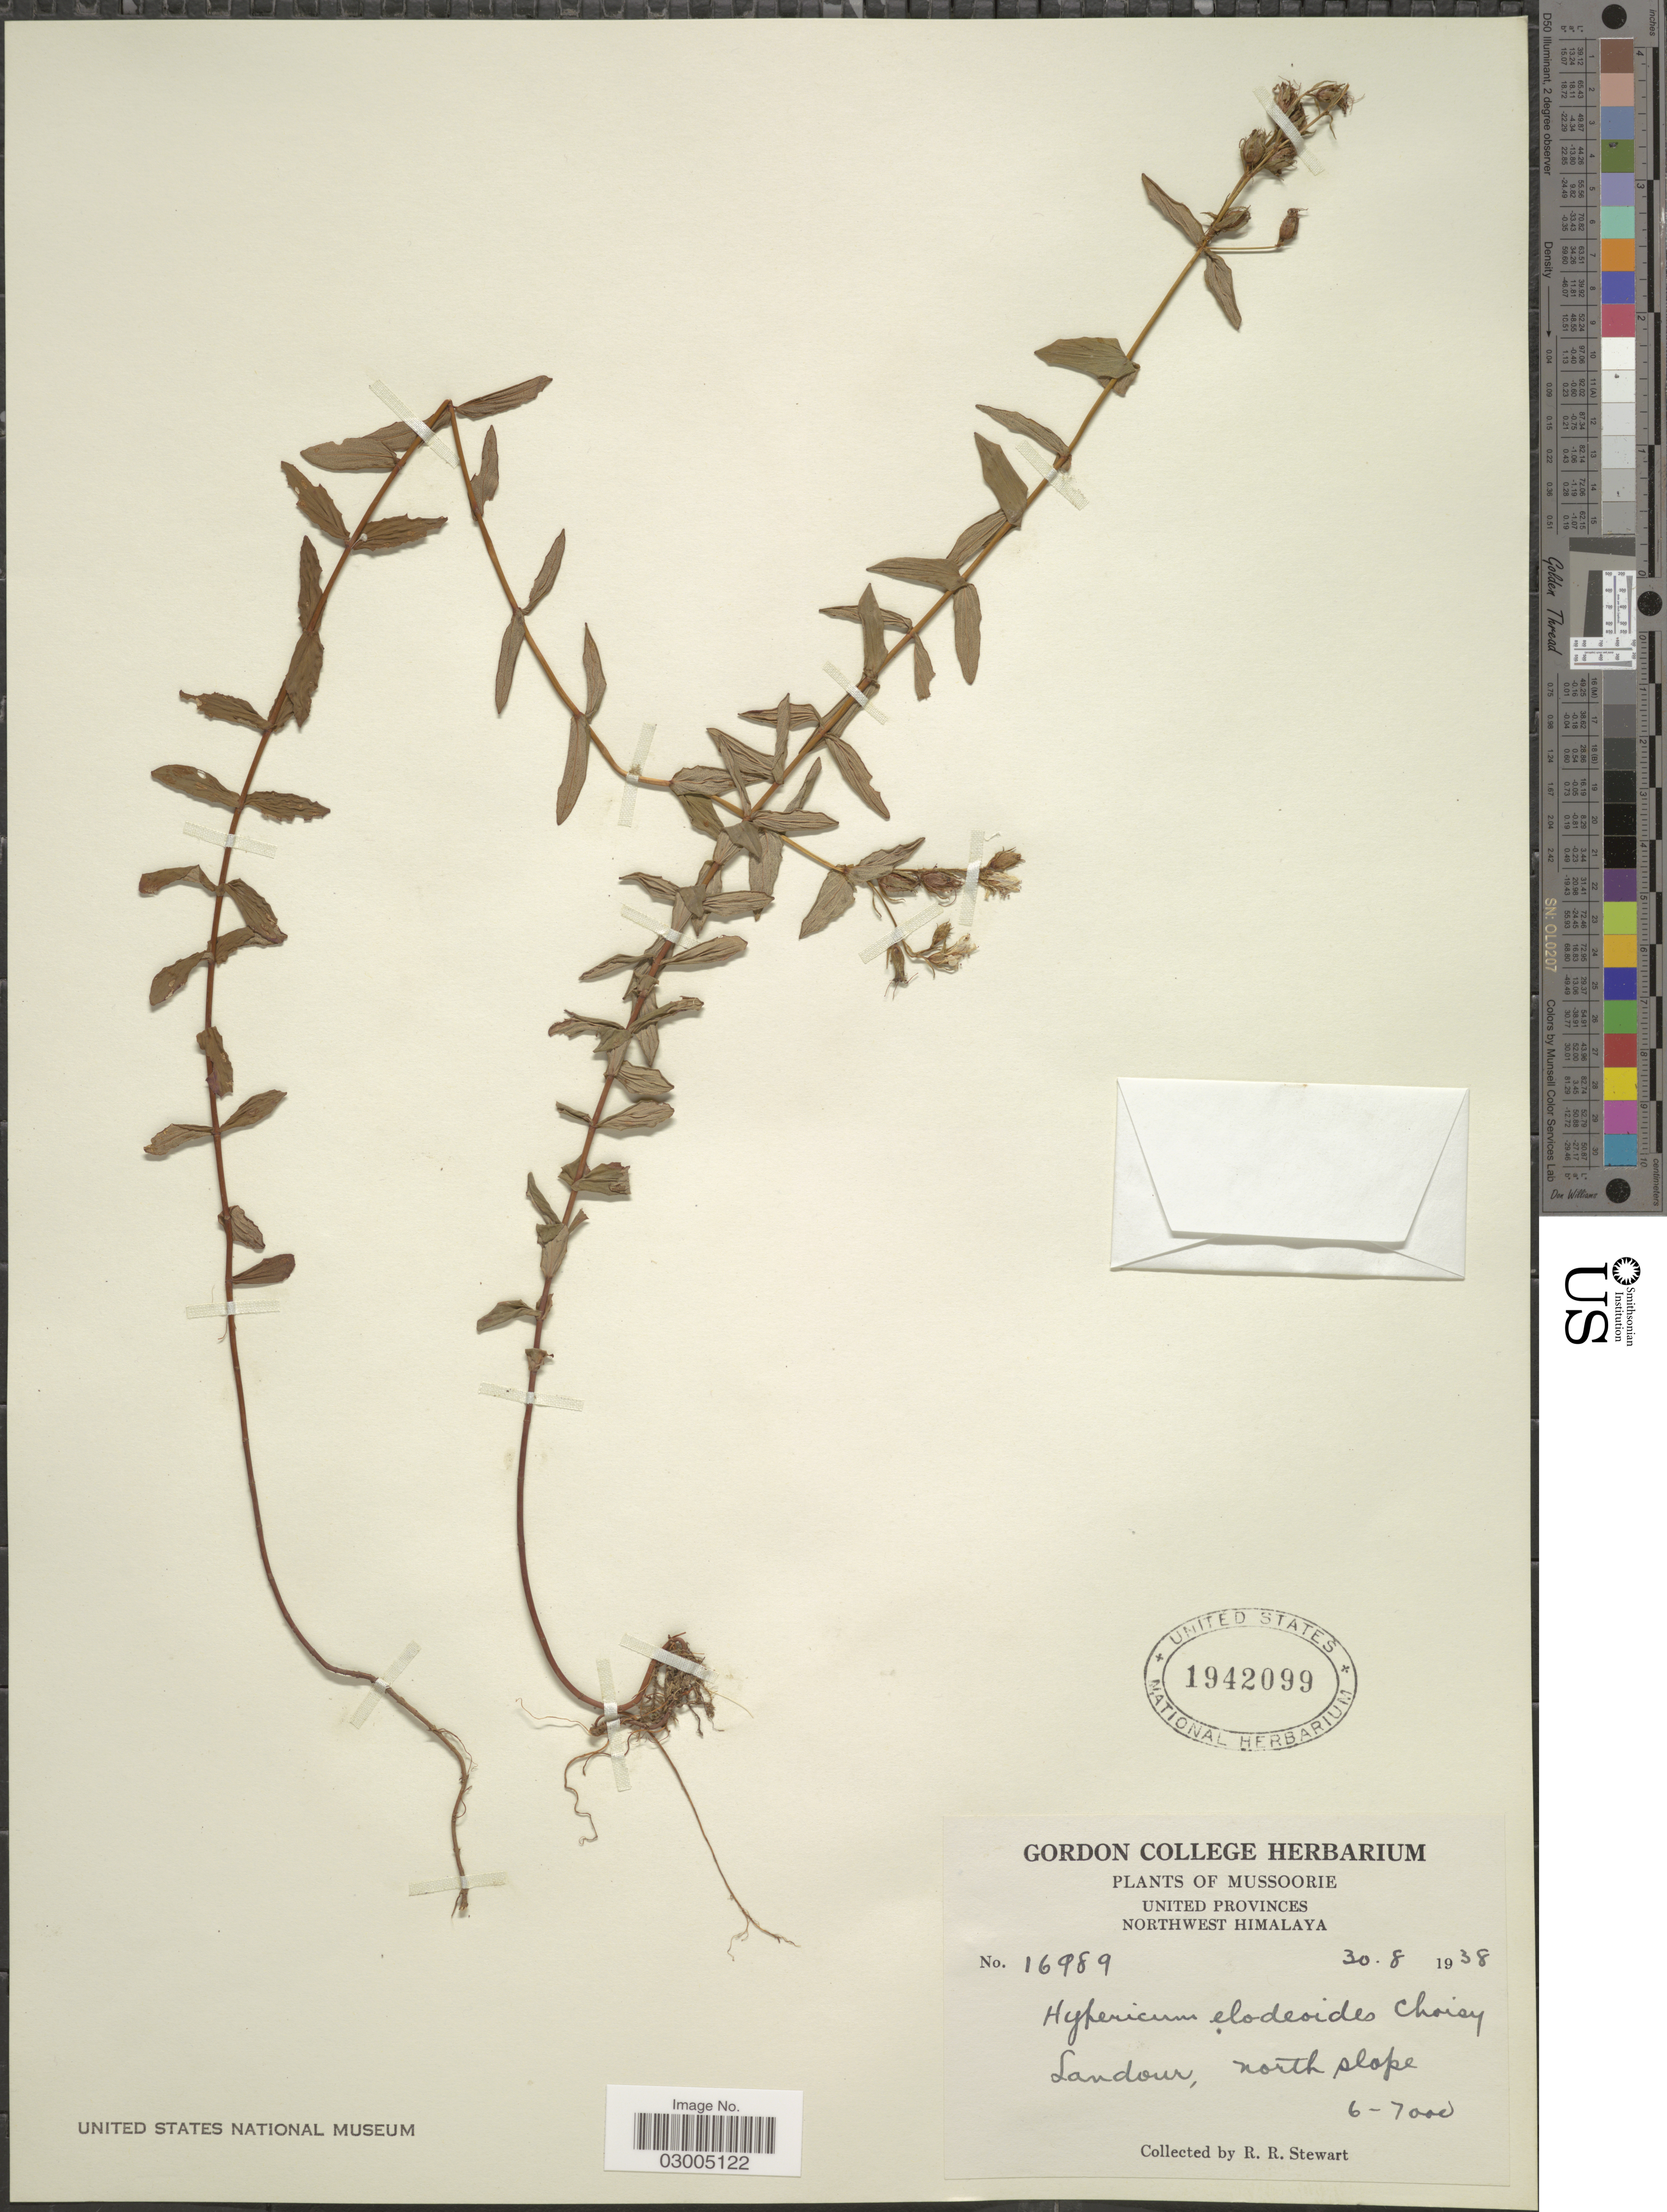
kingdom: Plantae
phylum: Tracheophyta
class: Magnoliopsida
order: Malpighiales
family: Hypericaceae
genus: Hypericum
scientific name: Hypericum elodeoides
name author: Choisy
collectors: R. Stewart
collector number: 16989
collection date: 1938-08-30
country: India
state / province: Uttarakhand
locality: Mussoorie. United Provinces. Northwest Himalaya. Landour, north slope.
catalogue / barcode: US 1942099